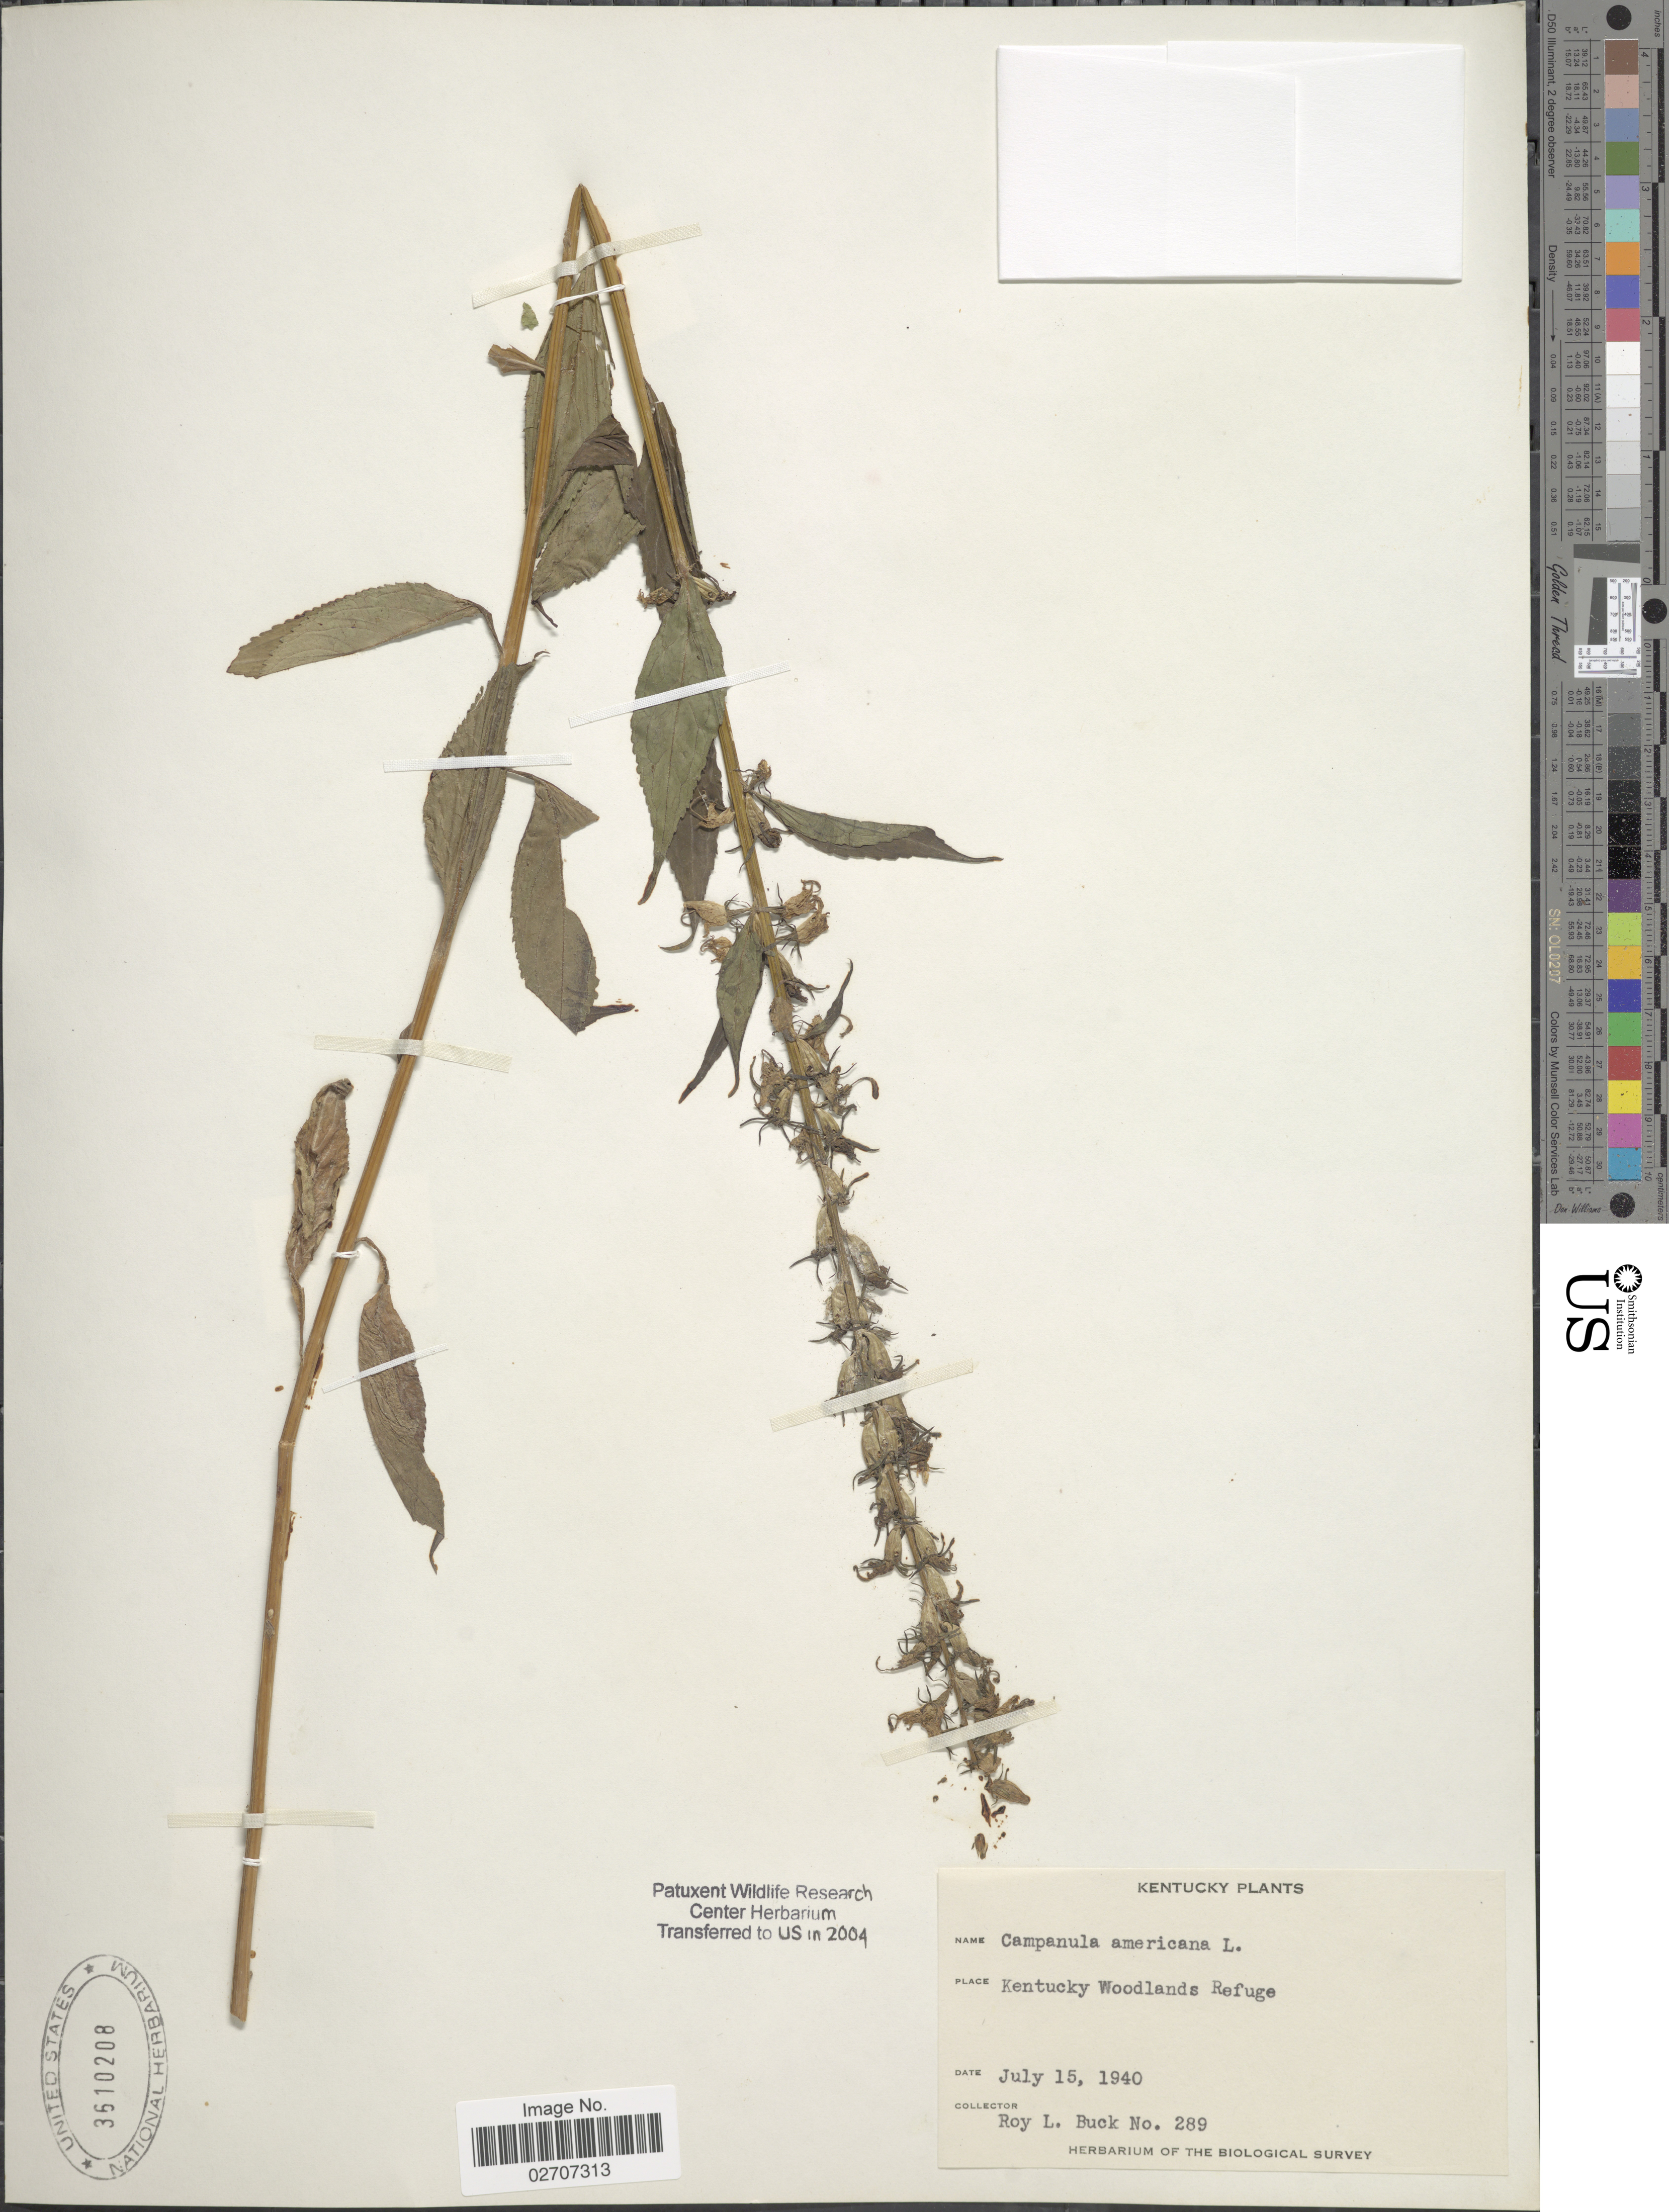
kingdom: Plantae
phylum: Tracheophyta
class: Magnoliopsida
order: Asterales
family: Campanulaceae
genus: Campanula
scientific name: Campanula americana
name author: L.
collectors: R. Buck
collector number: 289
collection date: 1940-07-15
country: United States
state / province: Kentucky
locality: Kentucky Woodlands Refuge.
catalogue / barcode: US 3610208